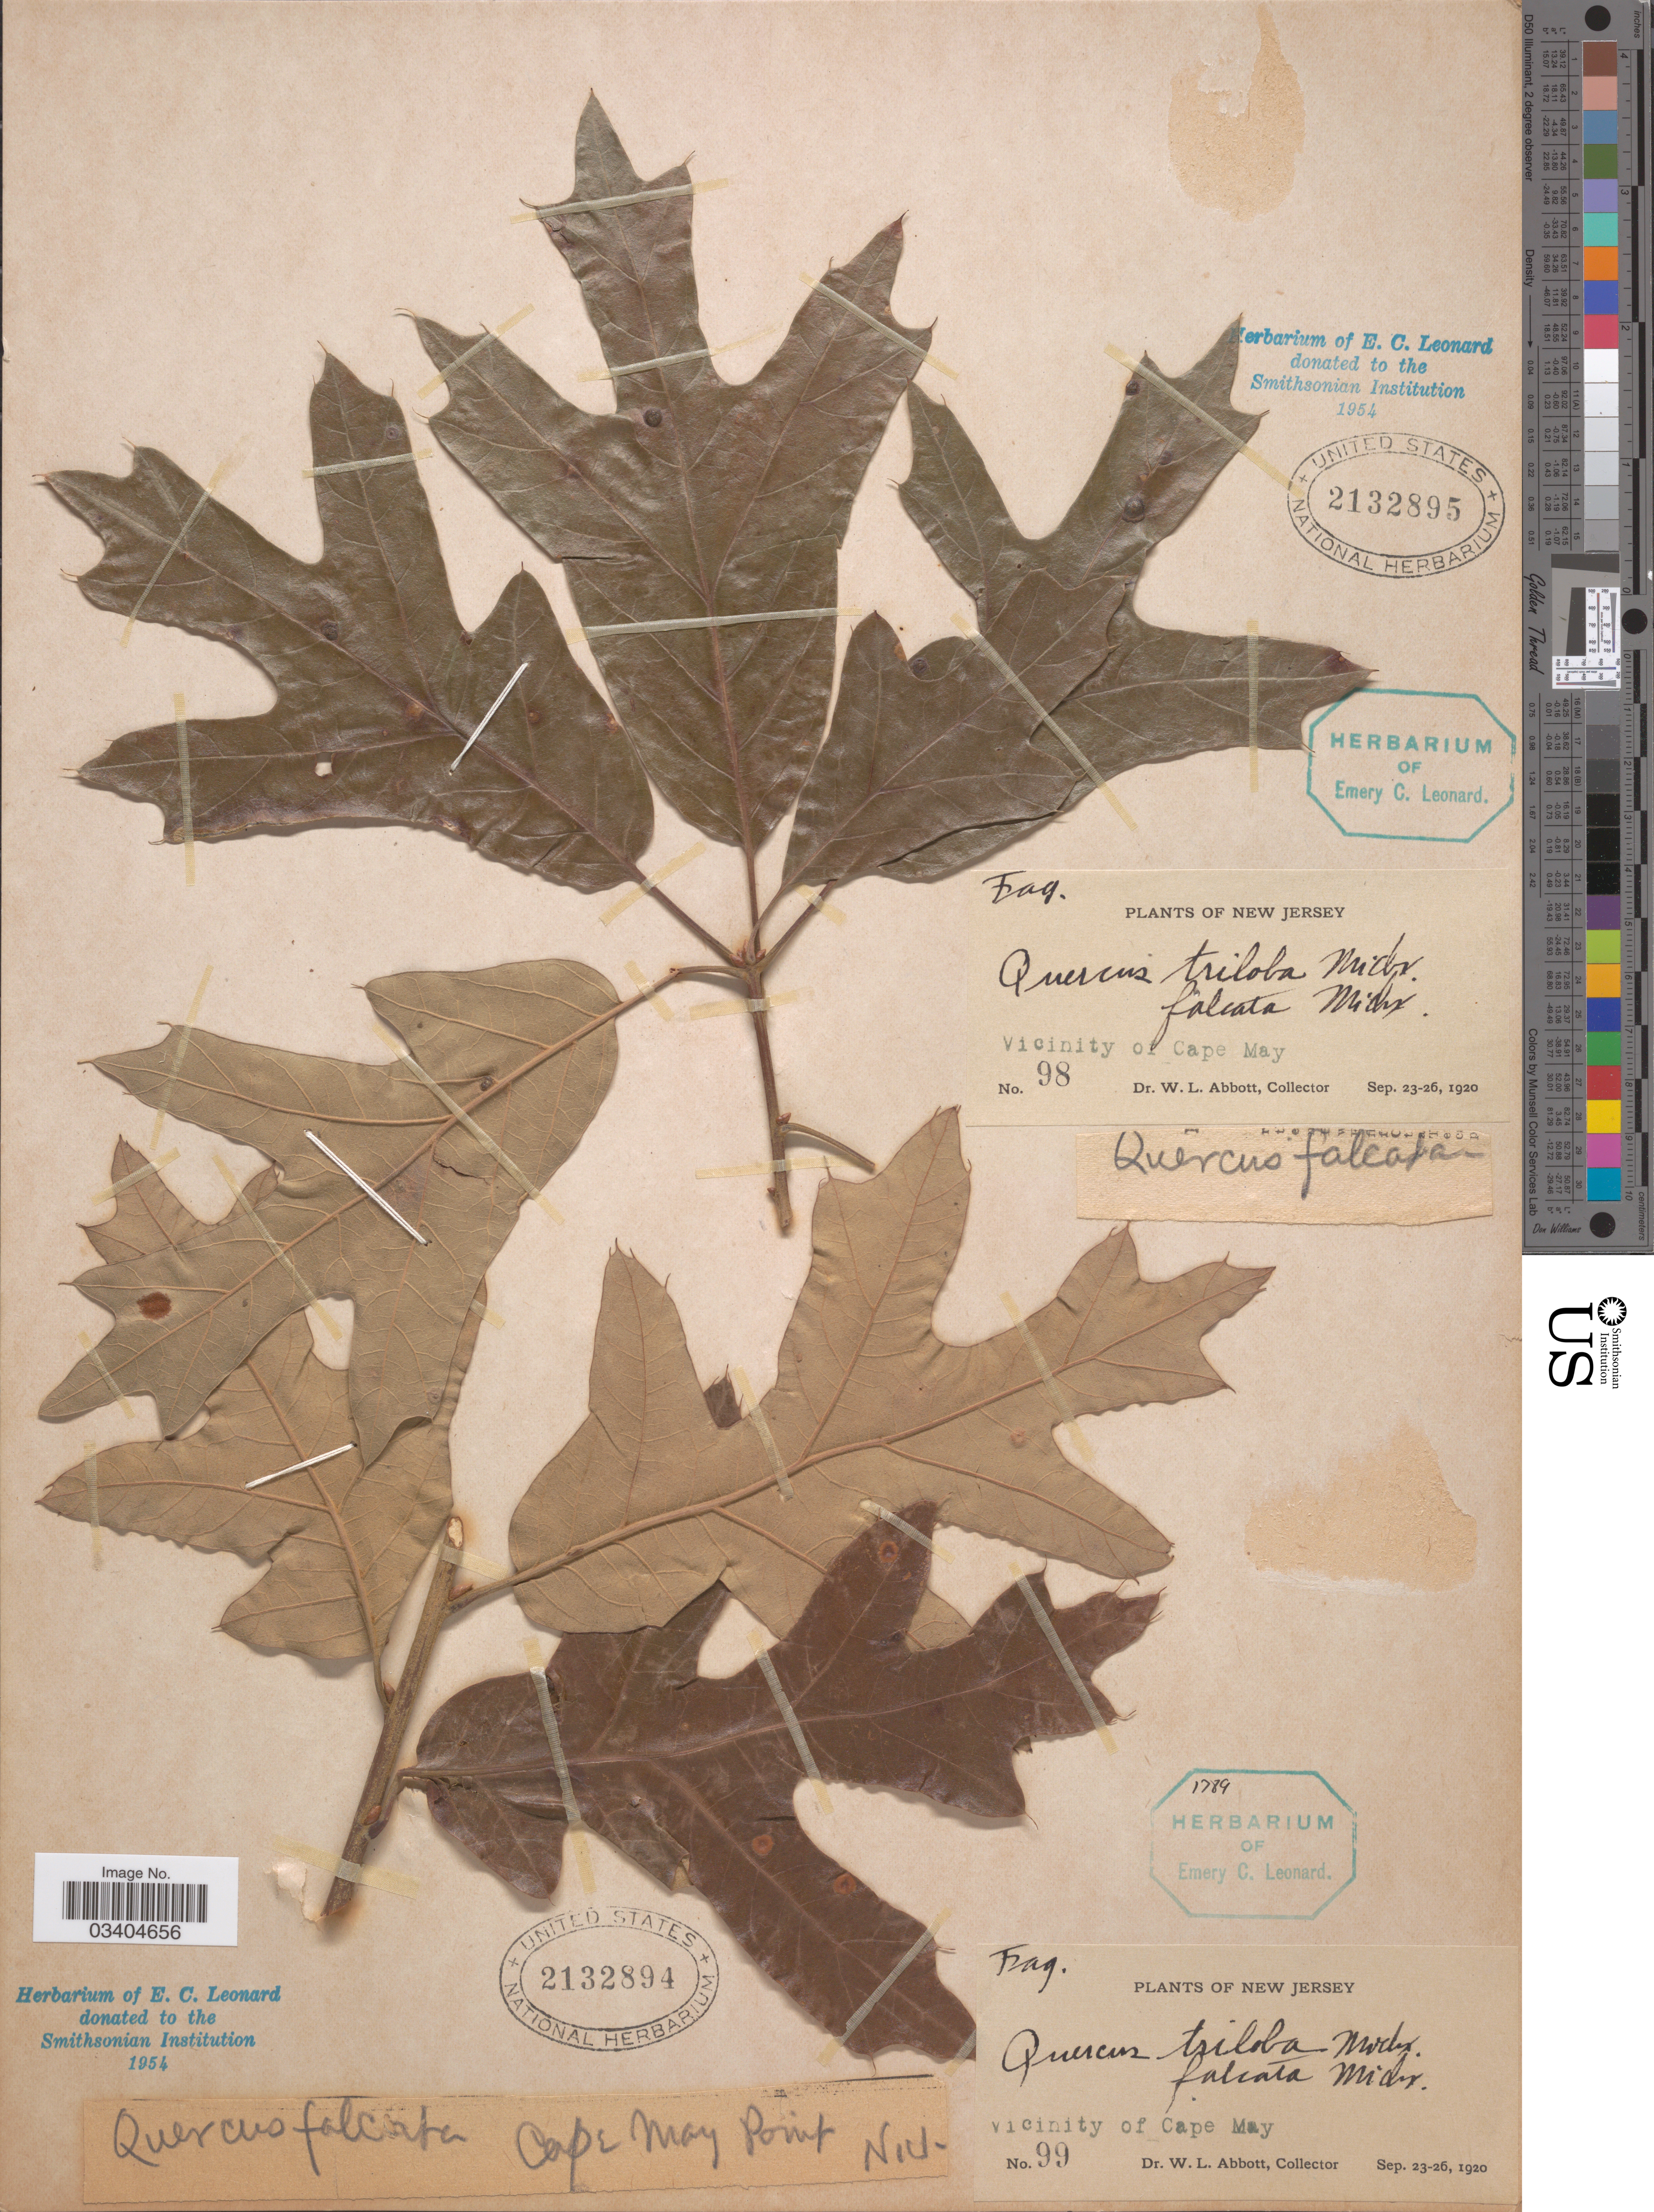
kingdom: Plantae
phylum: Tracheophyta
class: Magnoliopsida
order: Fagales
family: Fagaceae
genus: Quercus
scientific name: Quercus falcata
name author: Michx.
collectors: W. L. Abbott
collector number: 98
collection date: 1920-09-23/1920-09-26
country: United States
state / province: New Jersey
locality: Vicinity of Cape May.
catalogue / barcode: US 2132895-2